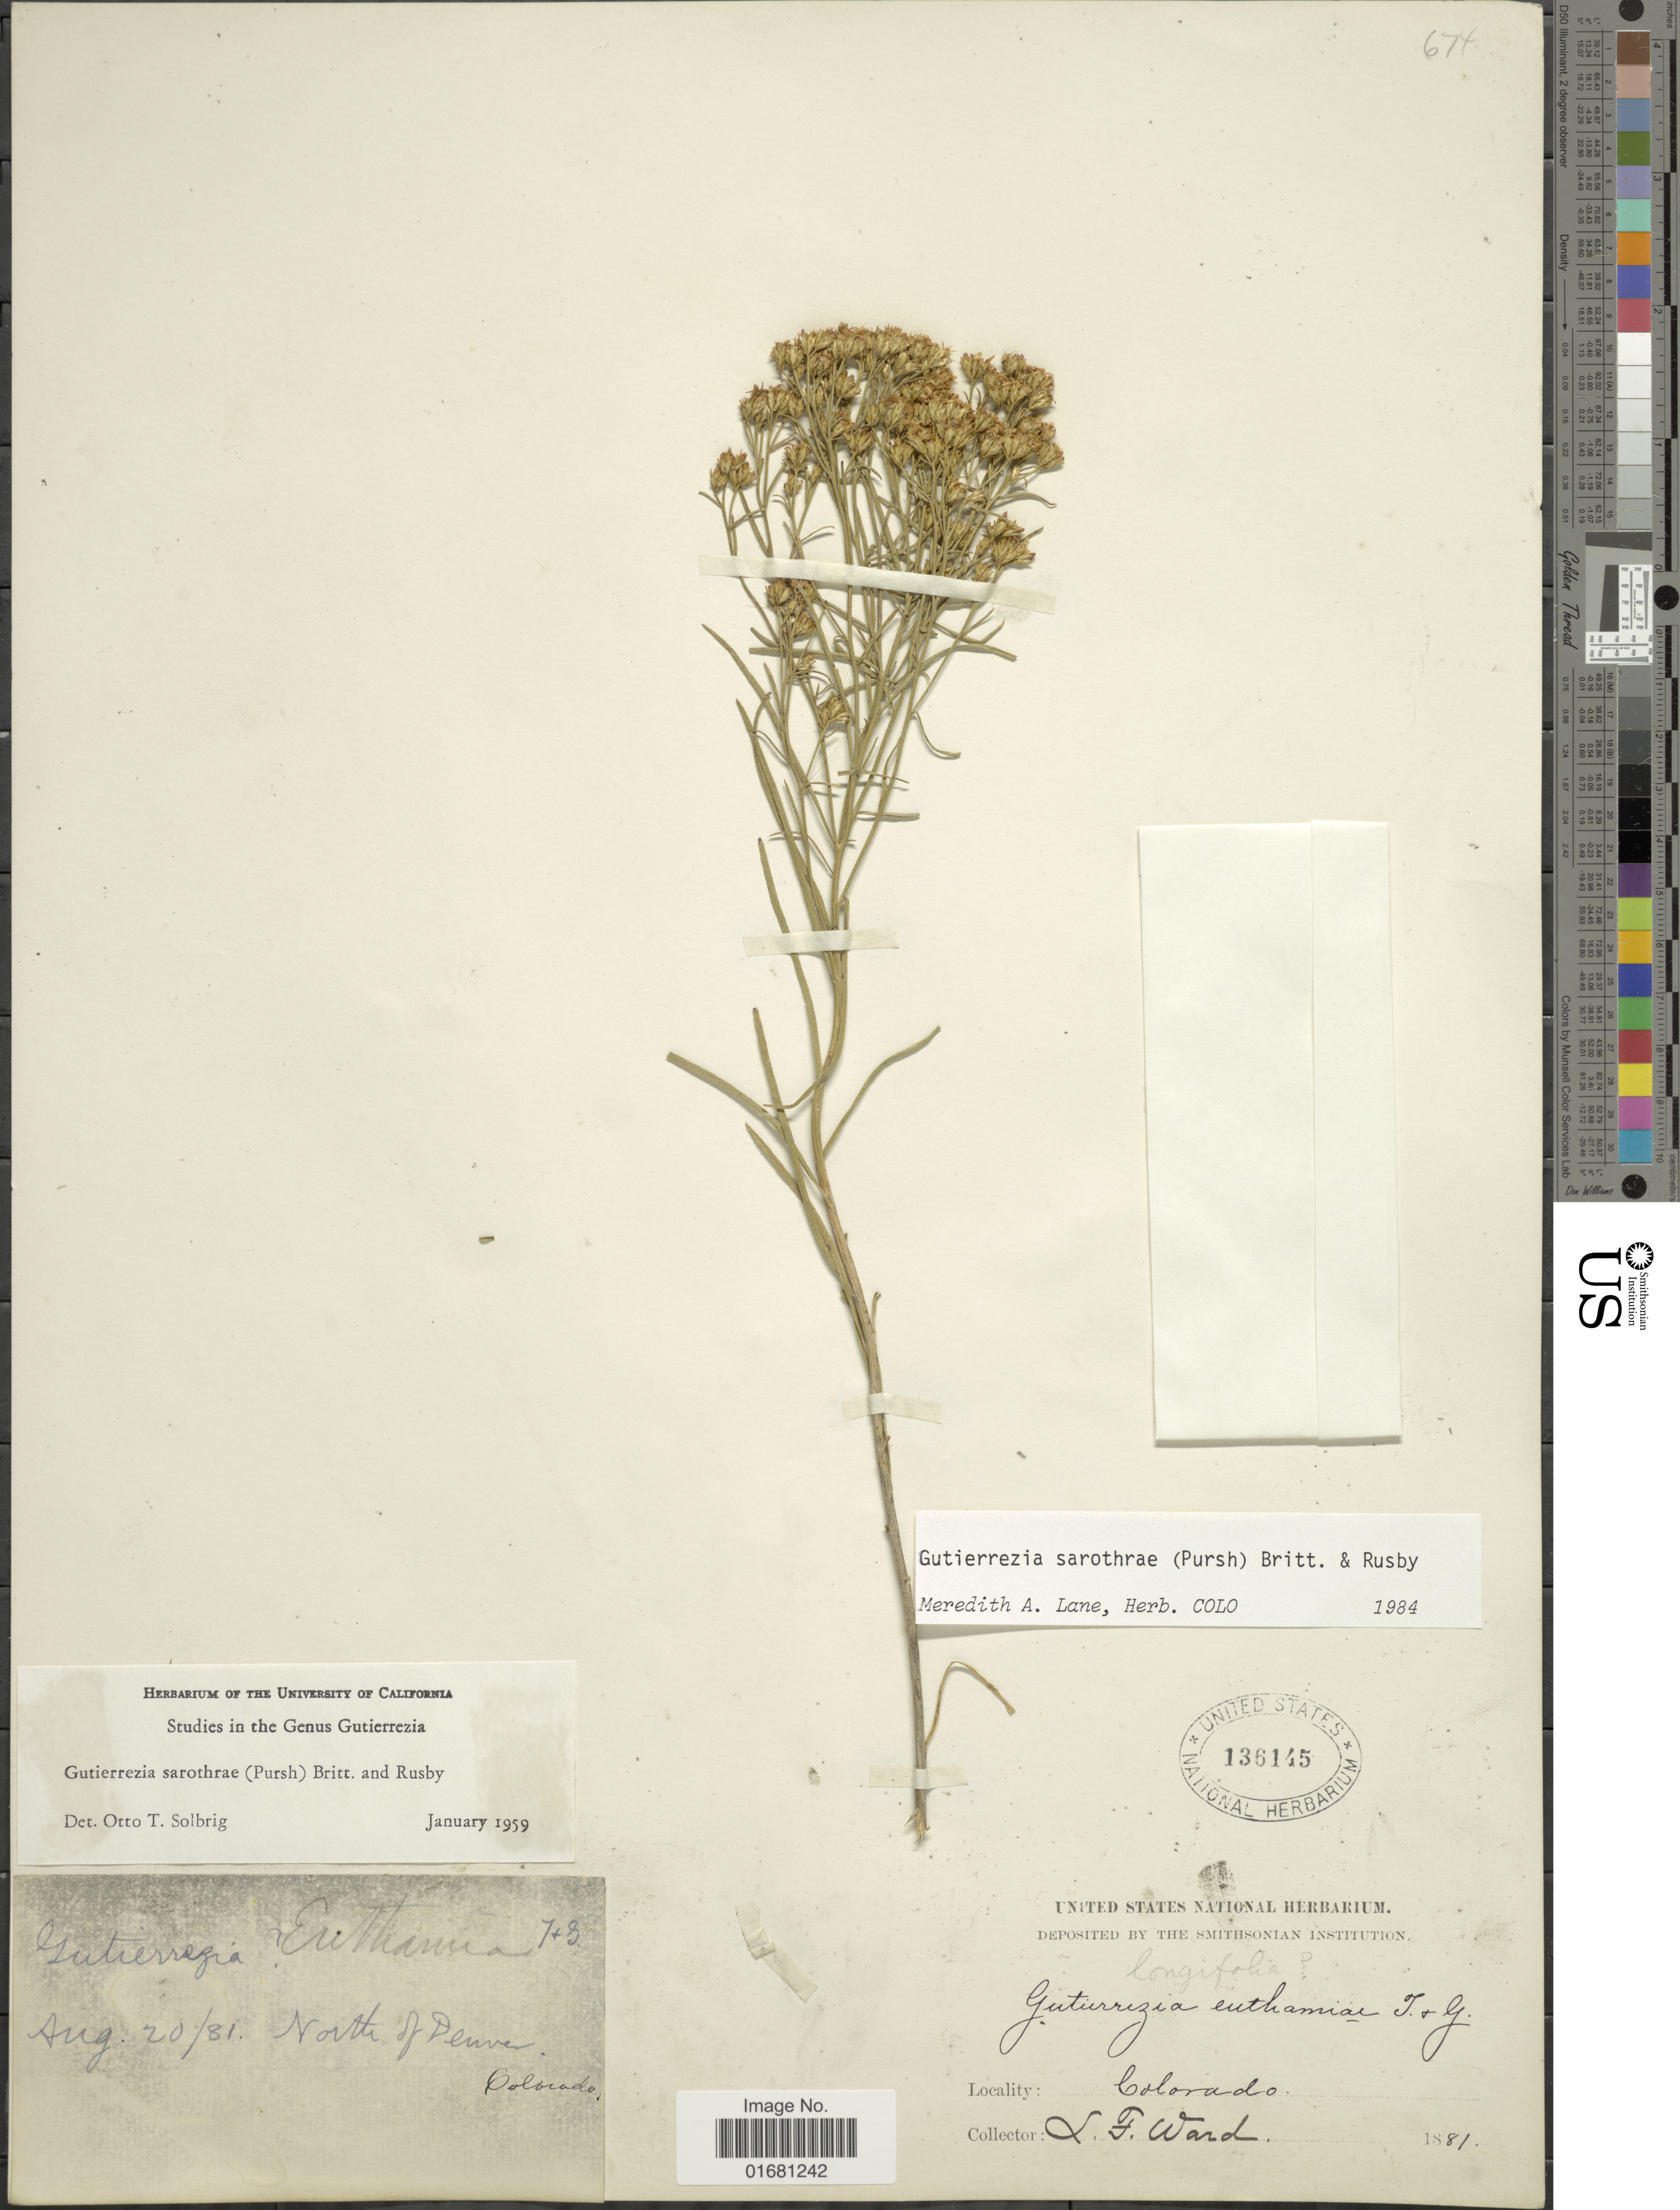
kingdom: Plantae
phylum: Tracheophyta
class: Magnoliopsida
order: Asterales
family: Asteraceae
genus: Gutierrezia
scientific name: Gutierrezia sarothrae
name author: (Pursh) Britton & Rusby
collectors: L. Ward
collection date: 1881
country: United States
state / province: Colorado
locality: Colorado. North of Denver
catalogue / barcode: US 136145